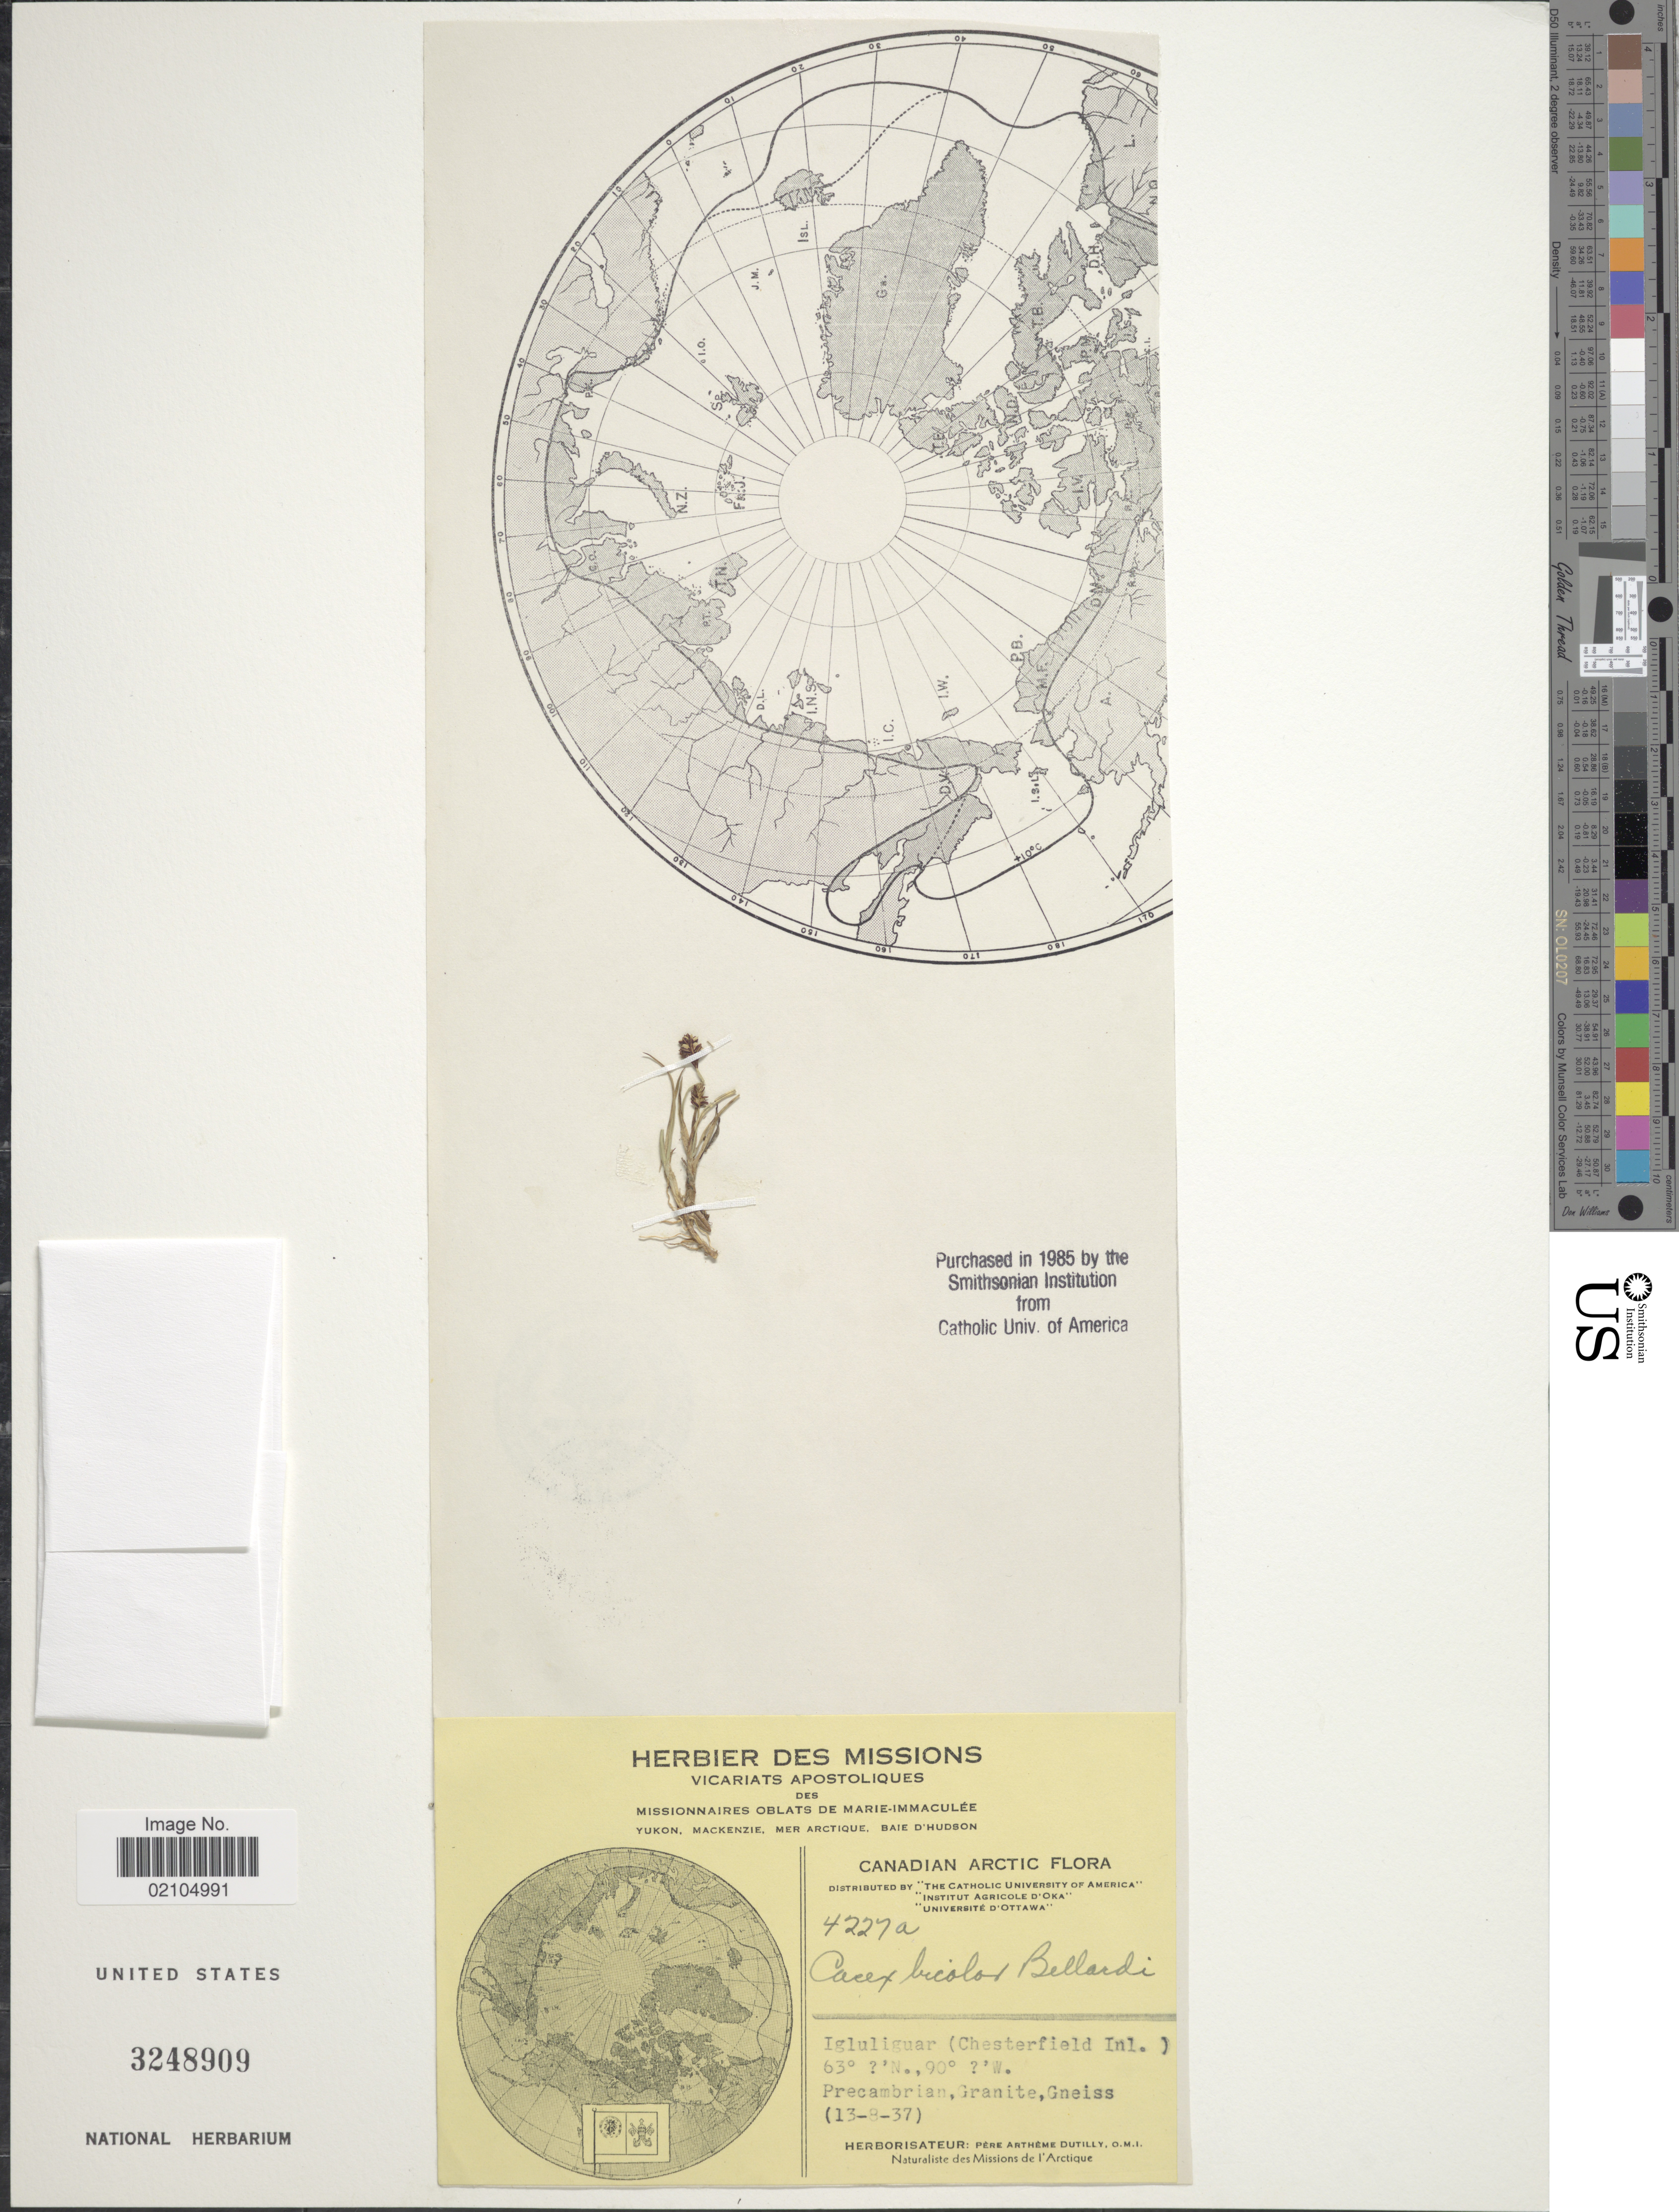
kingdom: Plantae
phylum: Tracheophyta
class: Liliopsida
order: Poales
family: Cyperaceae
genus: Carex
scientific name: Carex bicolor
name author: Bellardi ex All.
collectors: P. Dutilly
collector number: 4227a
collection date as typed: Transcribed d/m/y: 13/8/37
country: Canada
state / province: Nunavut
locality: Canadian Arctic. Igluliguar (Chesterfield Inl.)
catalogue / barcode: US 3248909